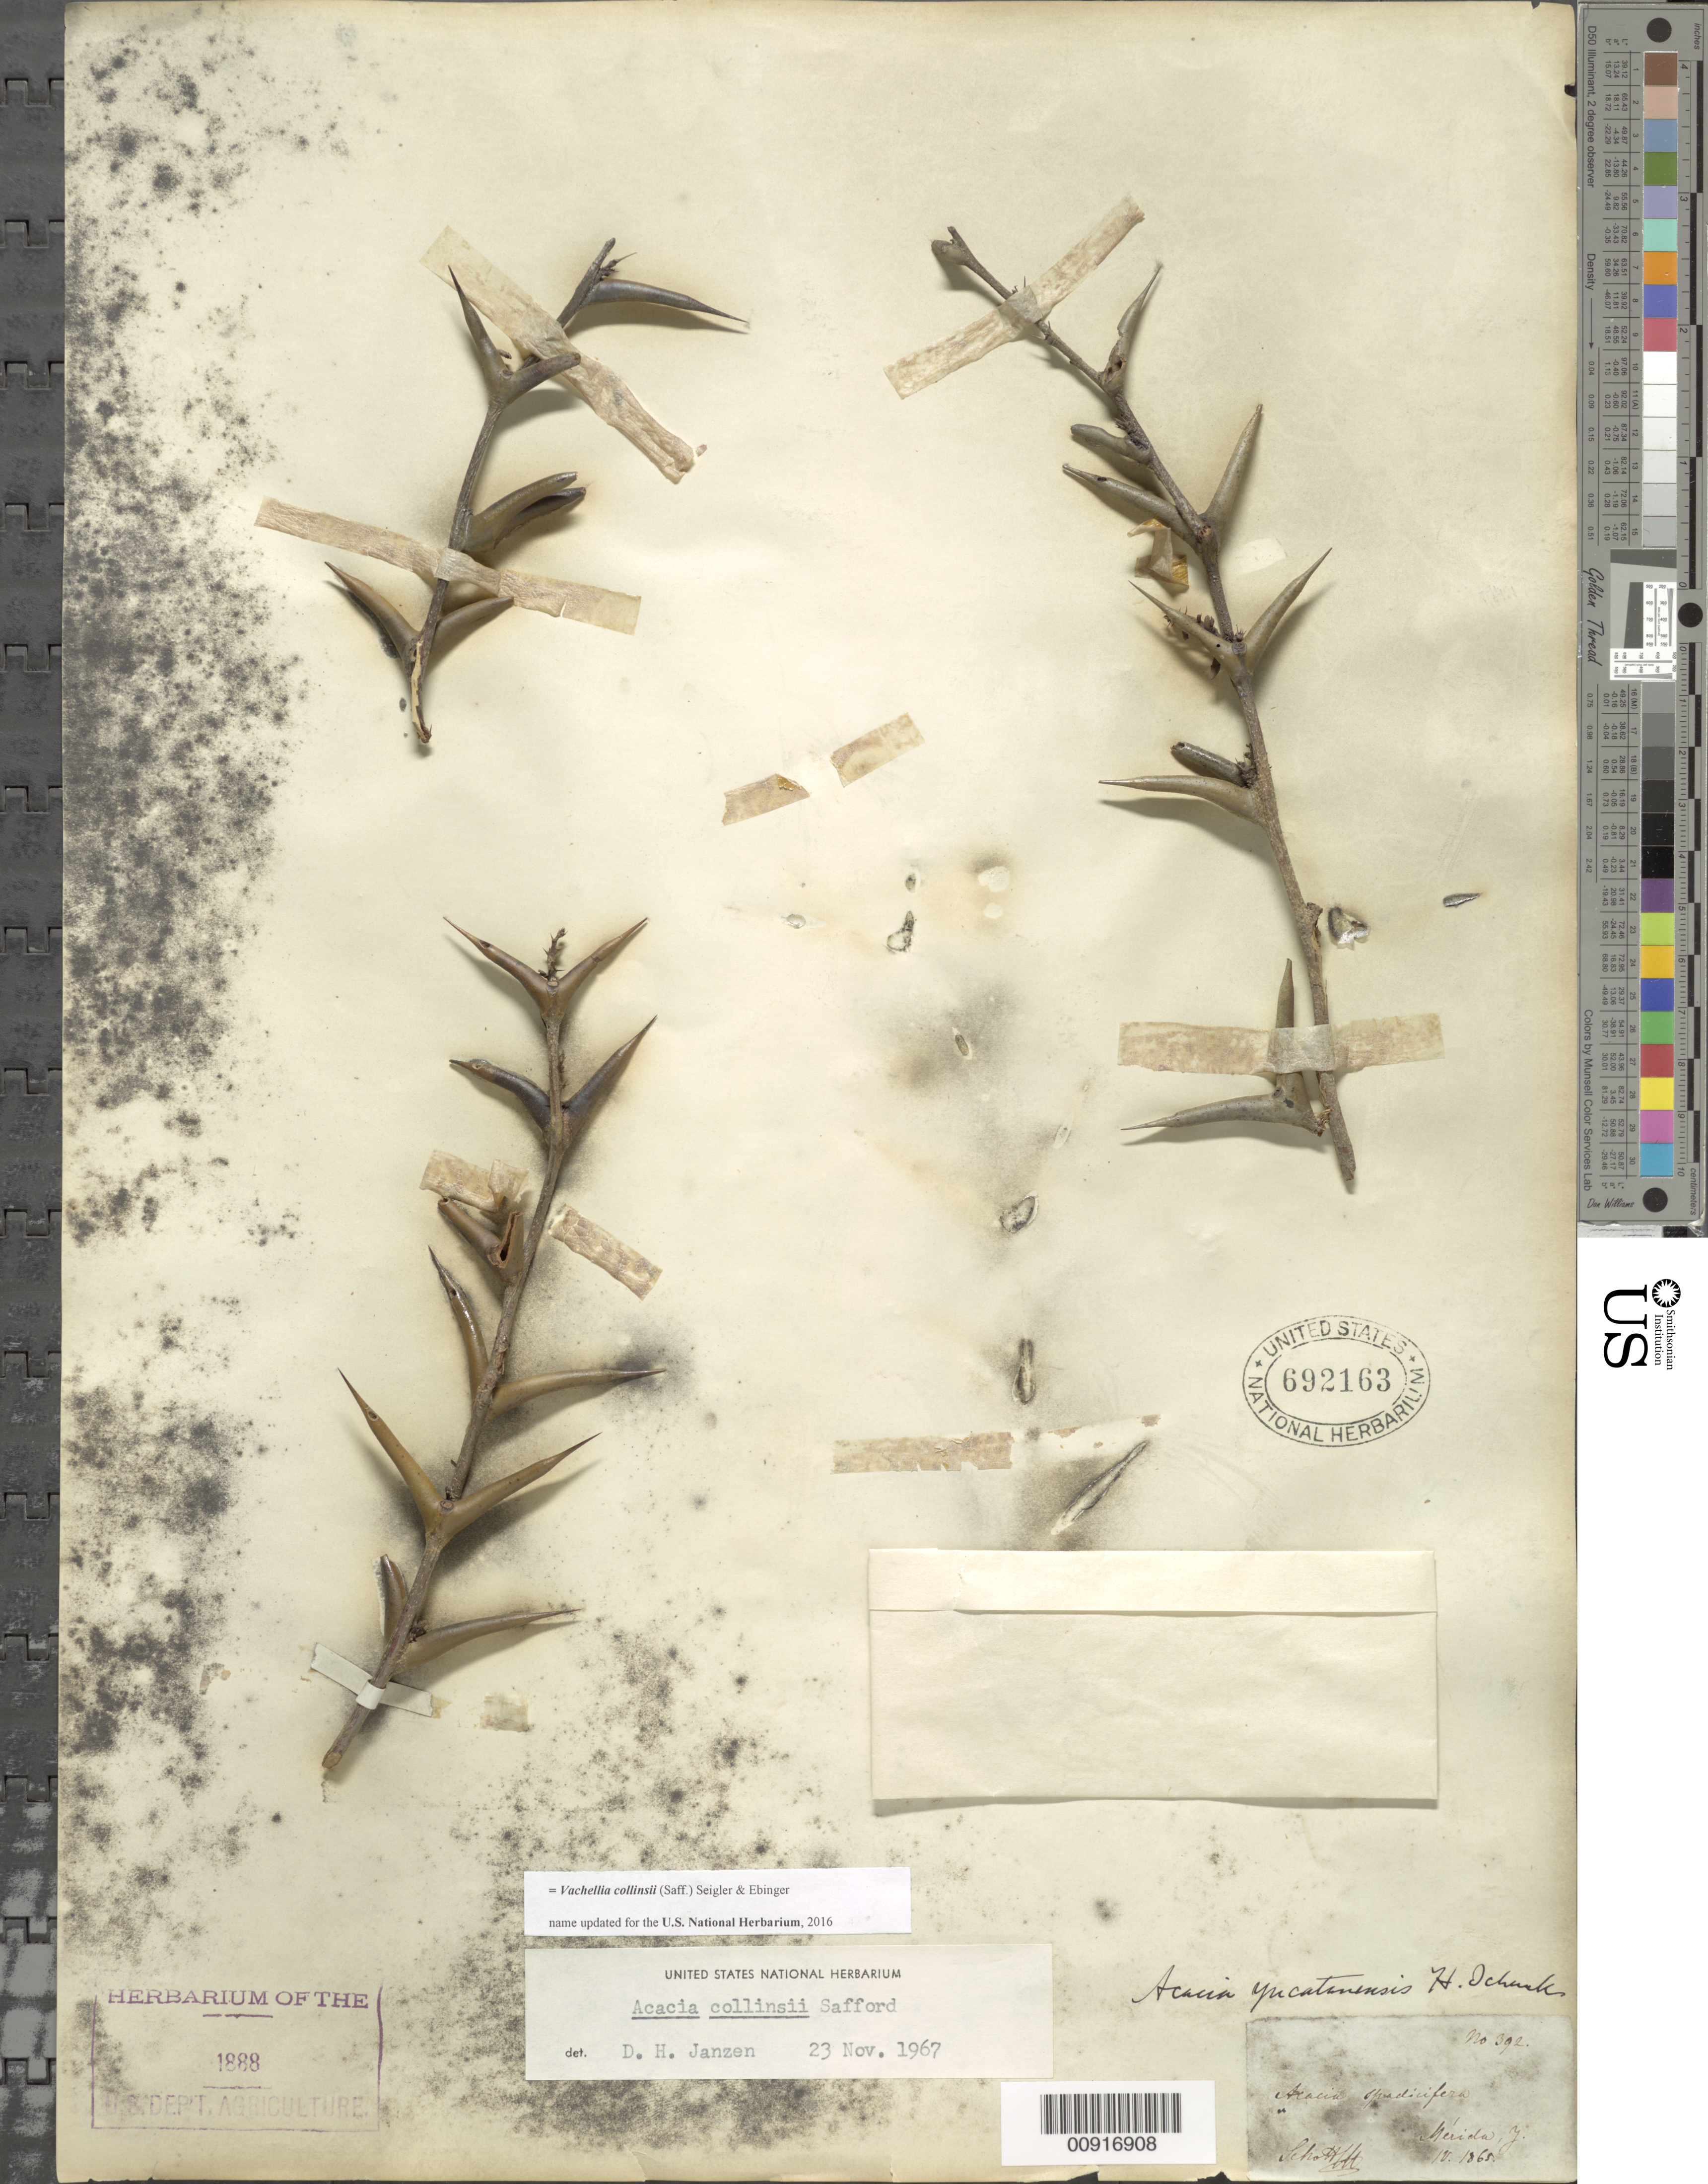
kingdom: Plantae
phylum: Tracheophyta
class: Magnoliopsida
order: Fabales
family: Fabaceae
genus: Vachellia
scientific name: Vachellia collinsii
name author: (Saff.) Seigler & Ebinger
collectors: Schott, --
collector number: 392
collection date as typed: Apr 1865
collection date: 1865-04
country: Mexico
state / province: Yucatán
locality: Mérida, Yucatán.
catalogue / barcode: US 692163